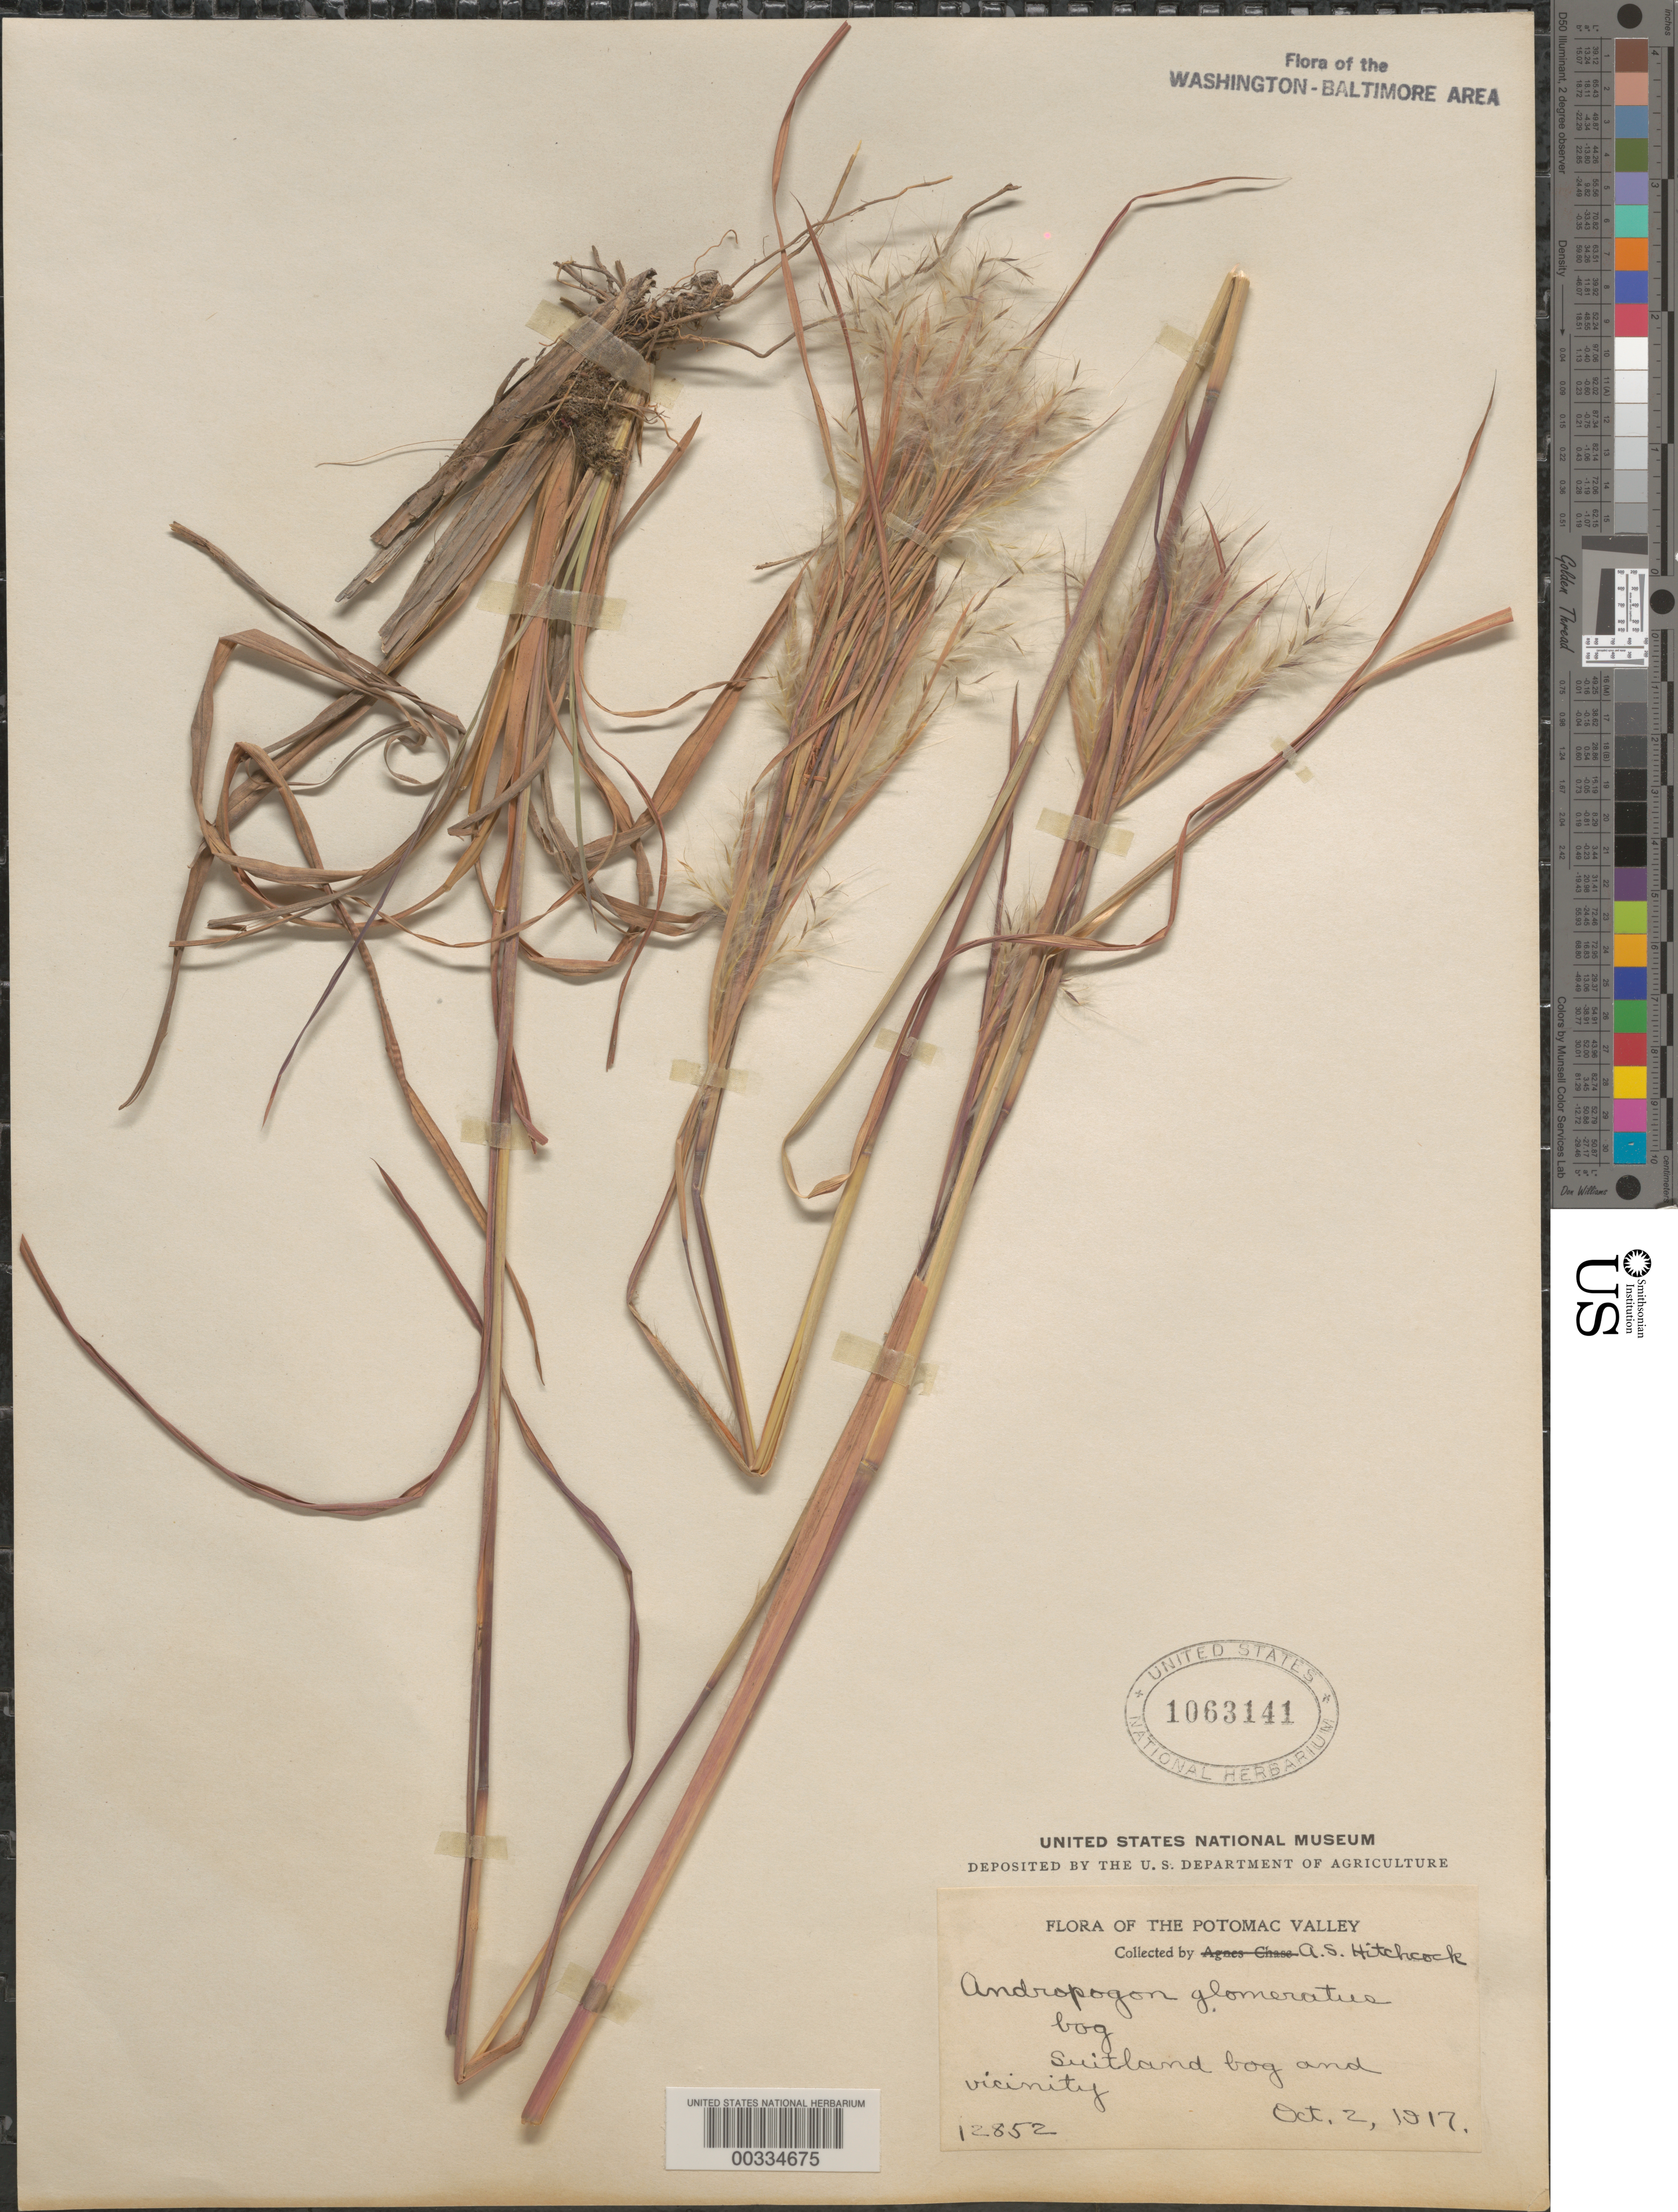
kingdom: Plantae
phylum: Tracheophyta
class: Liliopsida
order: Poales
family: Poaceae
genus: Andropogon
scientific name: Andropogon glomeratus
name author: (Walter) Britton, Stearns & Poggenb.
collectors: A. S. Hitchcock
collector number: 12852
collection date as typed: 02 Oct 1917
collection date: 1917-10-02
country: United States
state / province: Maryland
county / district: Prince George's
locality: Suitland Bog and vicinity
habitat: Bog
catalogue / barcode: US 1063141